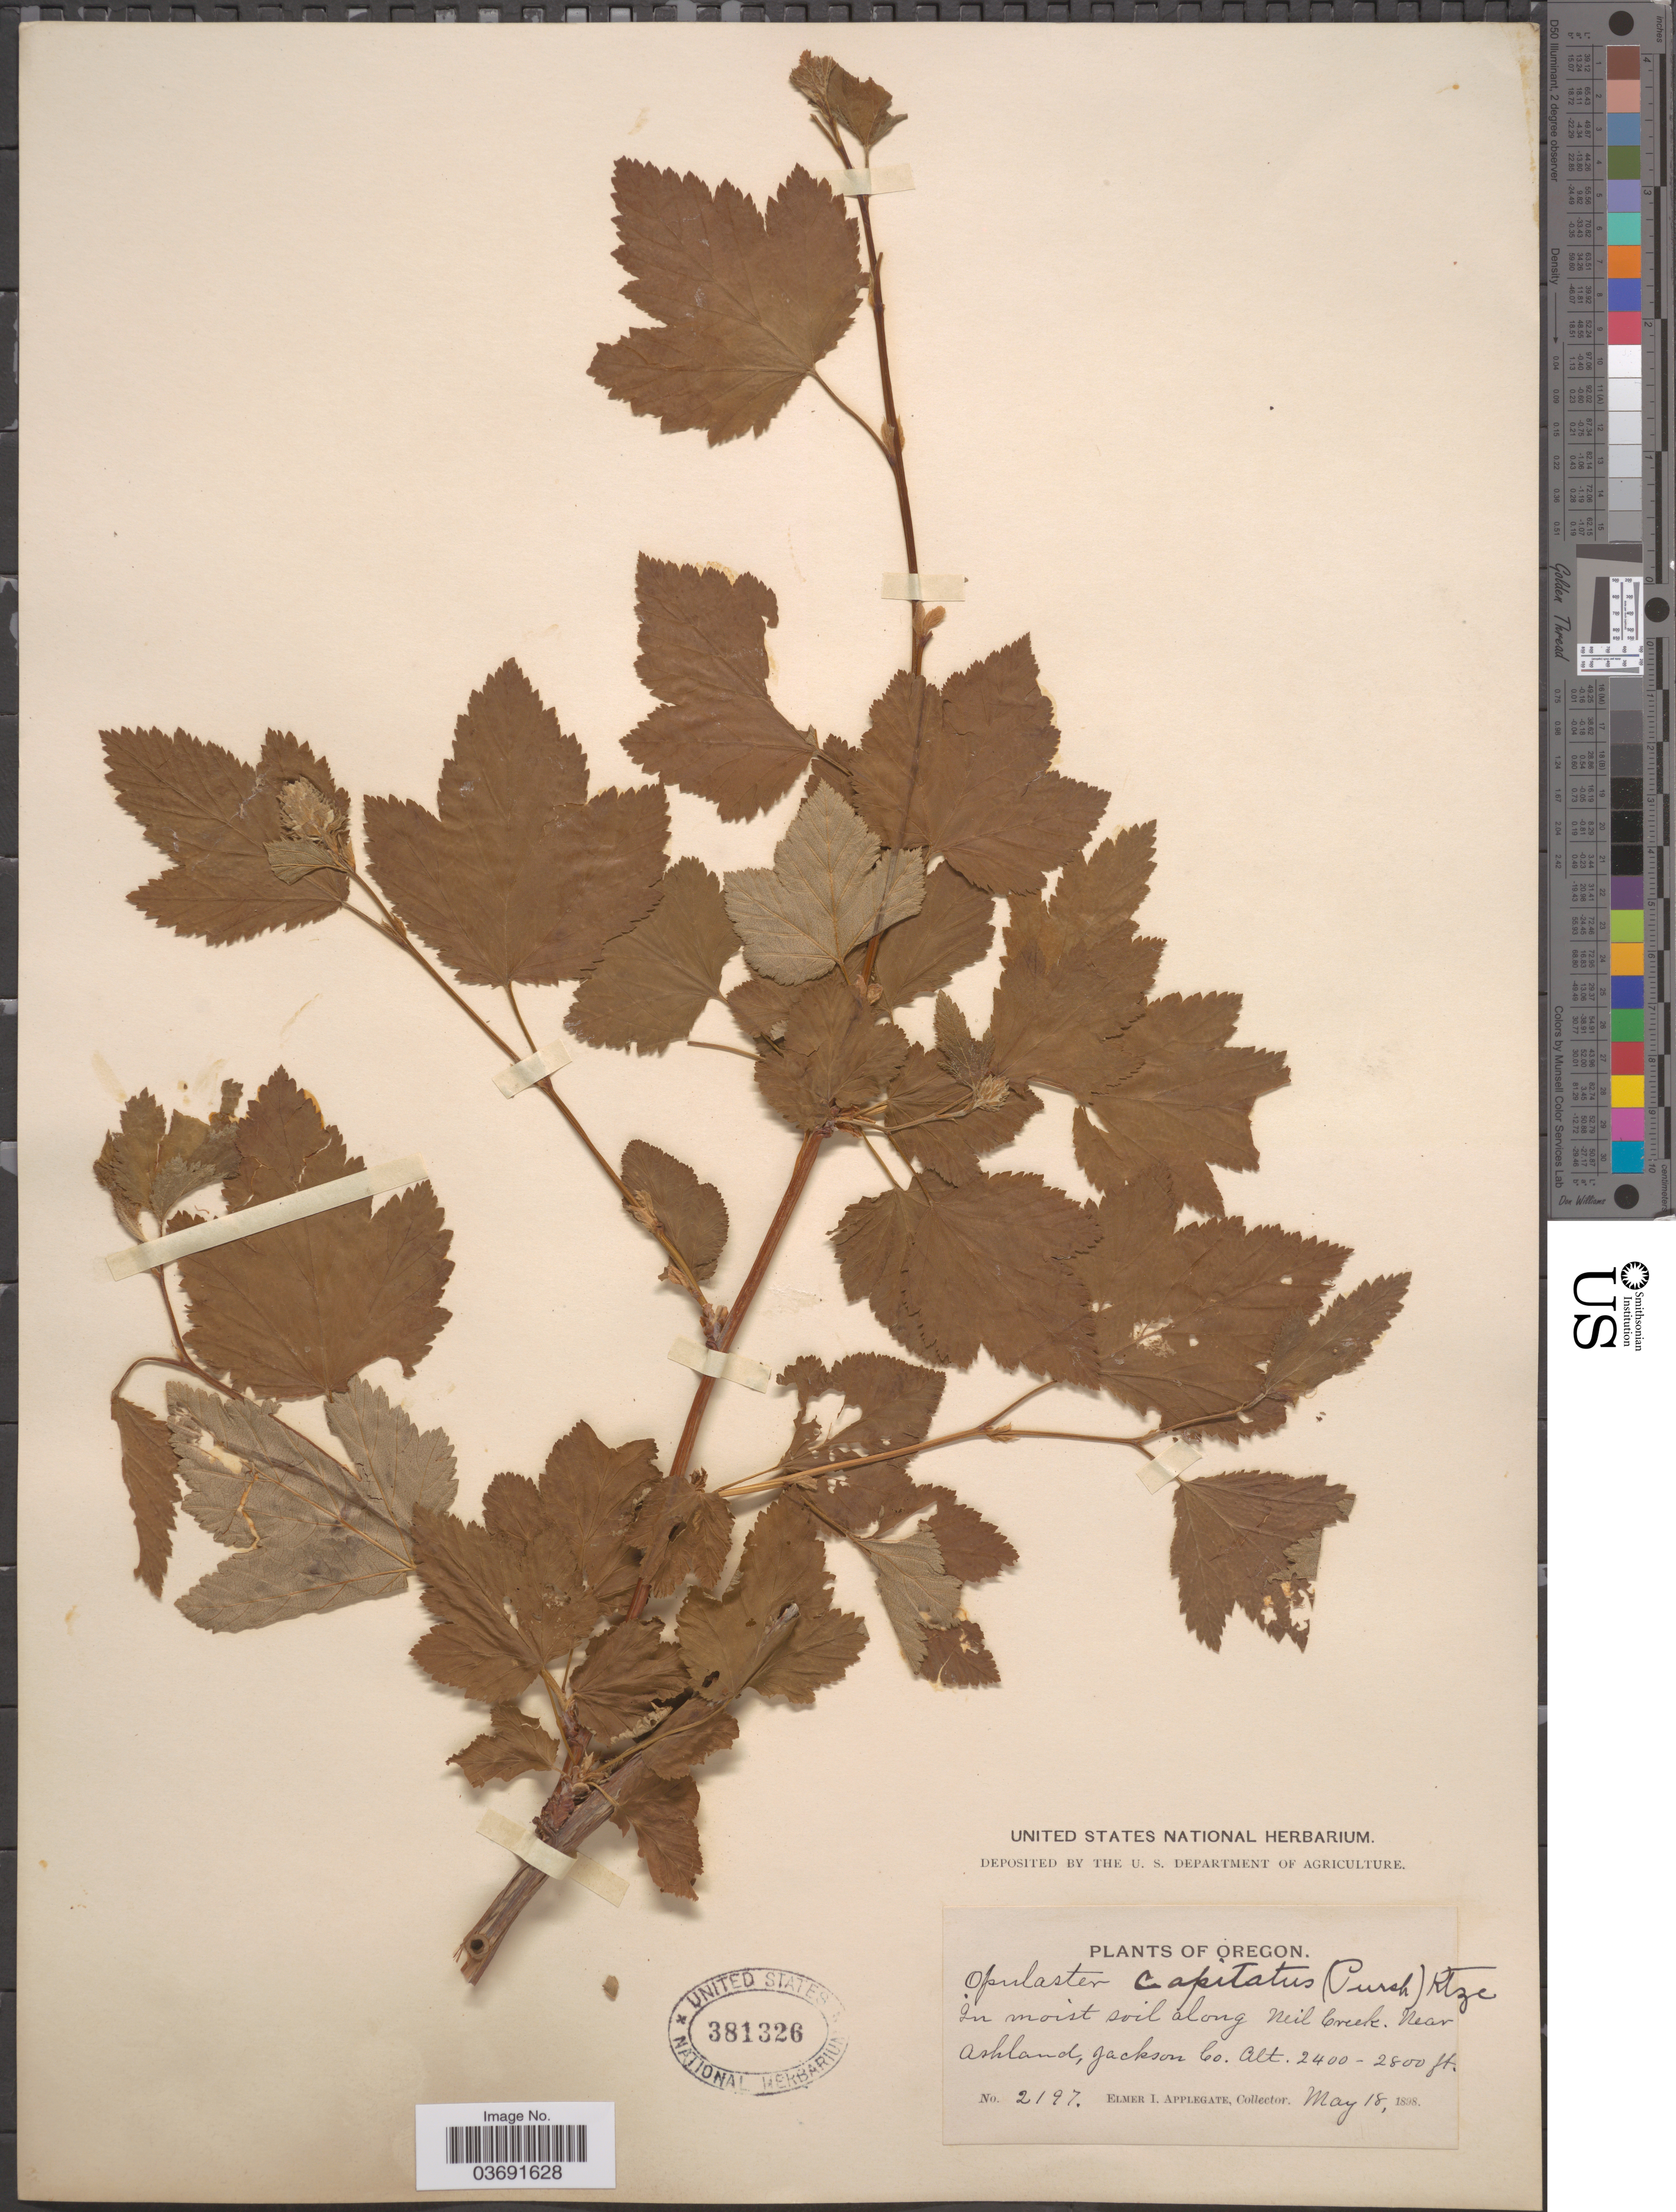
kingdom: Plantae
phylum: Tracheophyta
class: Magnoliopsida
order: Rosales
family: Rosaceae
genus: Physocarpus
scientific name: Physocarpus capitatus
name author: (Pursh) Kuntze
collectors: E. I. Applegate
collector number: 2197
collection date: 1898-05-18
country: United States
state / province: Oregon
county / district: Jackson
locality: Along Neil Creek. Near Ashland, Jackson Co.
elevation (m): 732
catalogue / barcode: US 381326